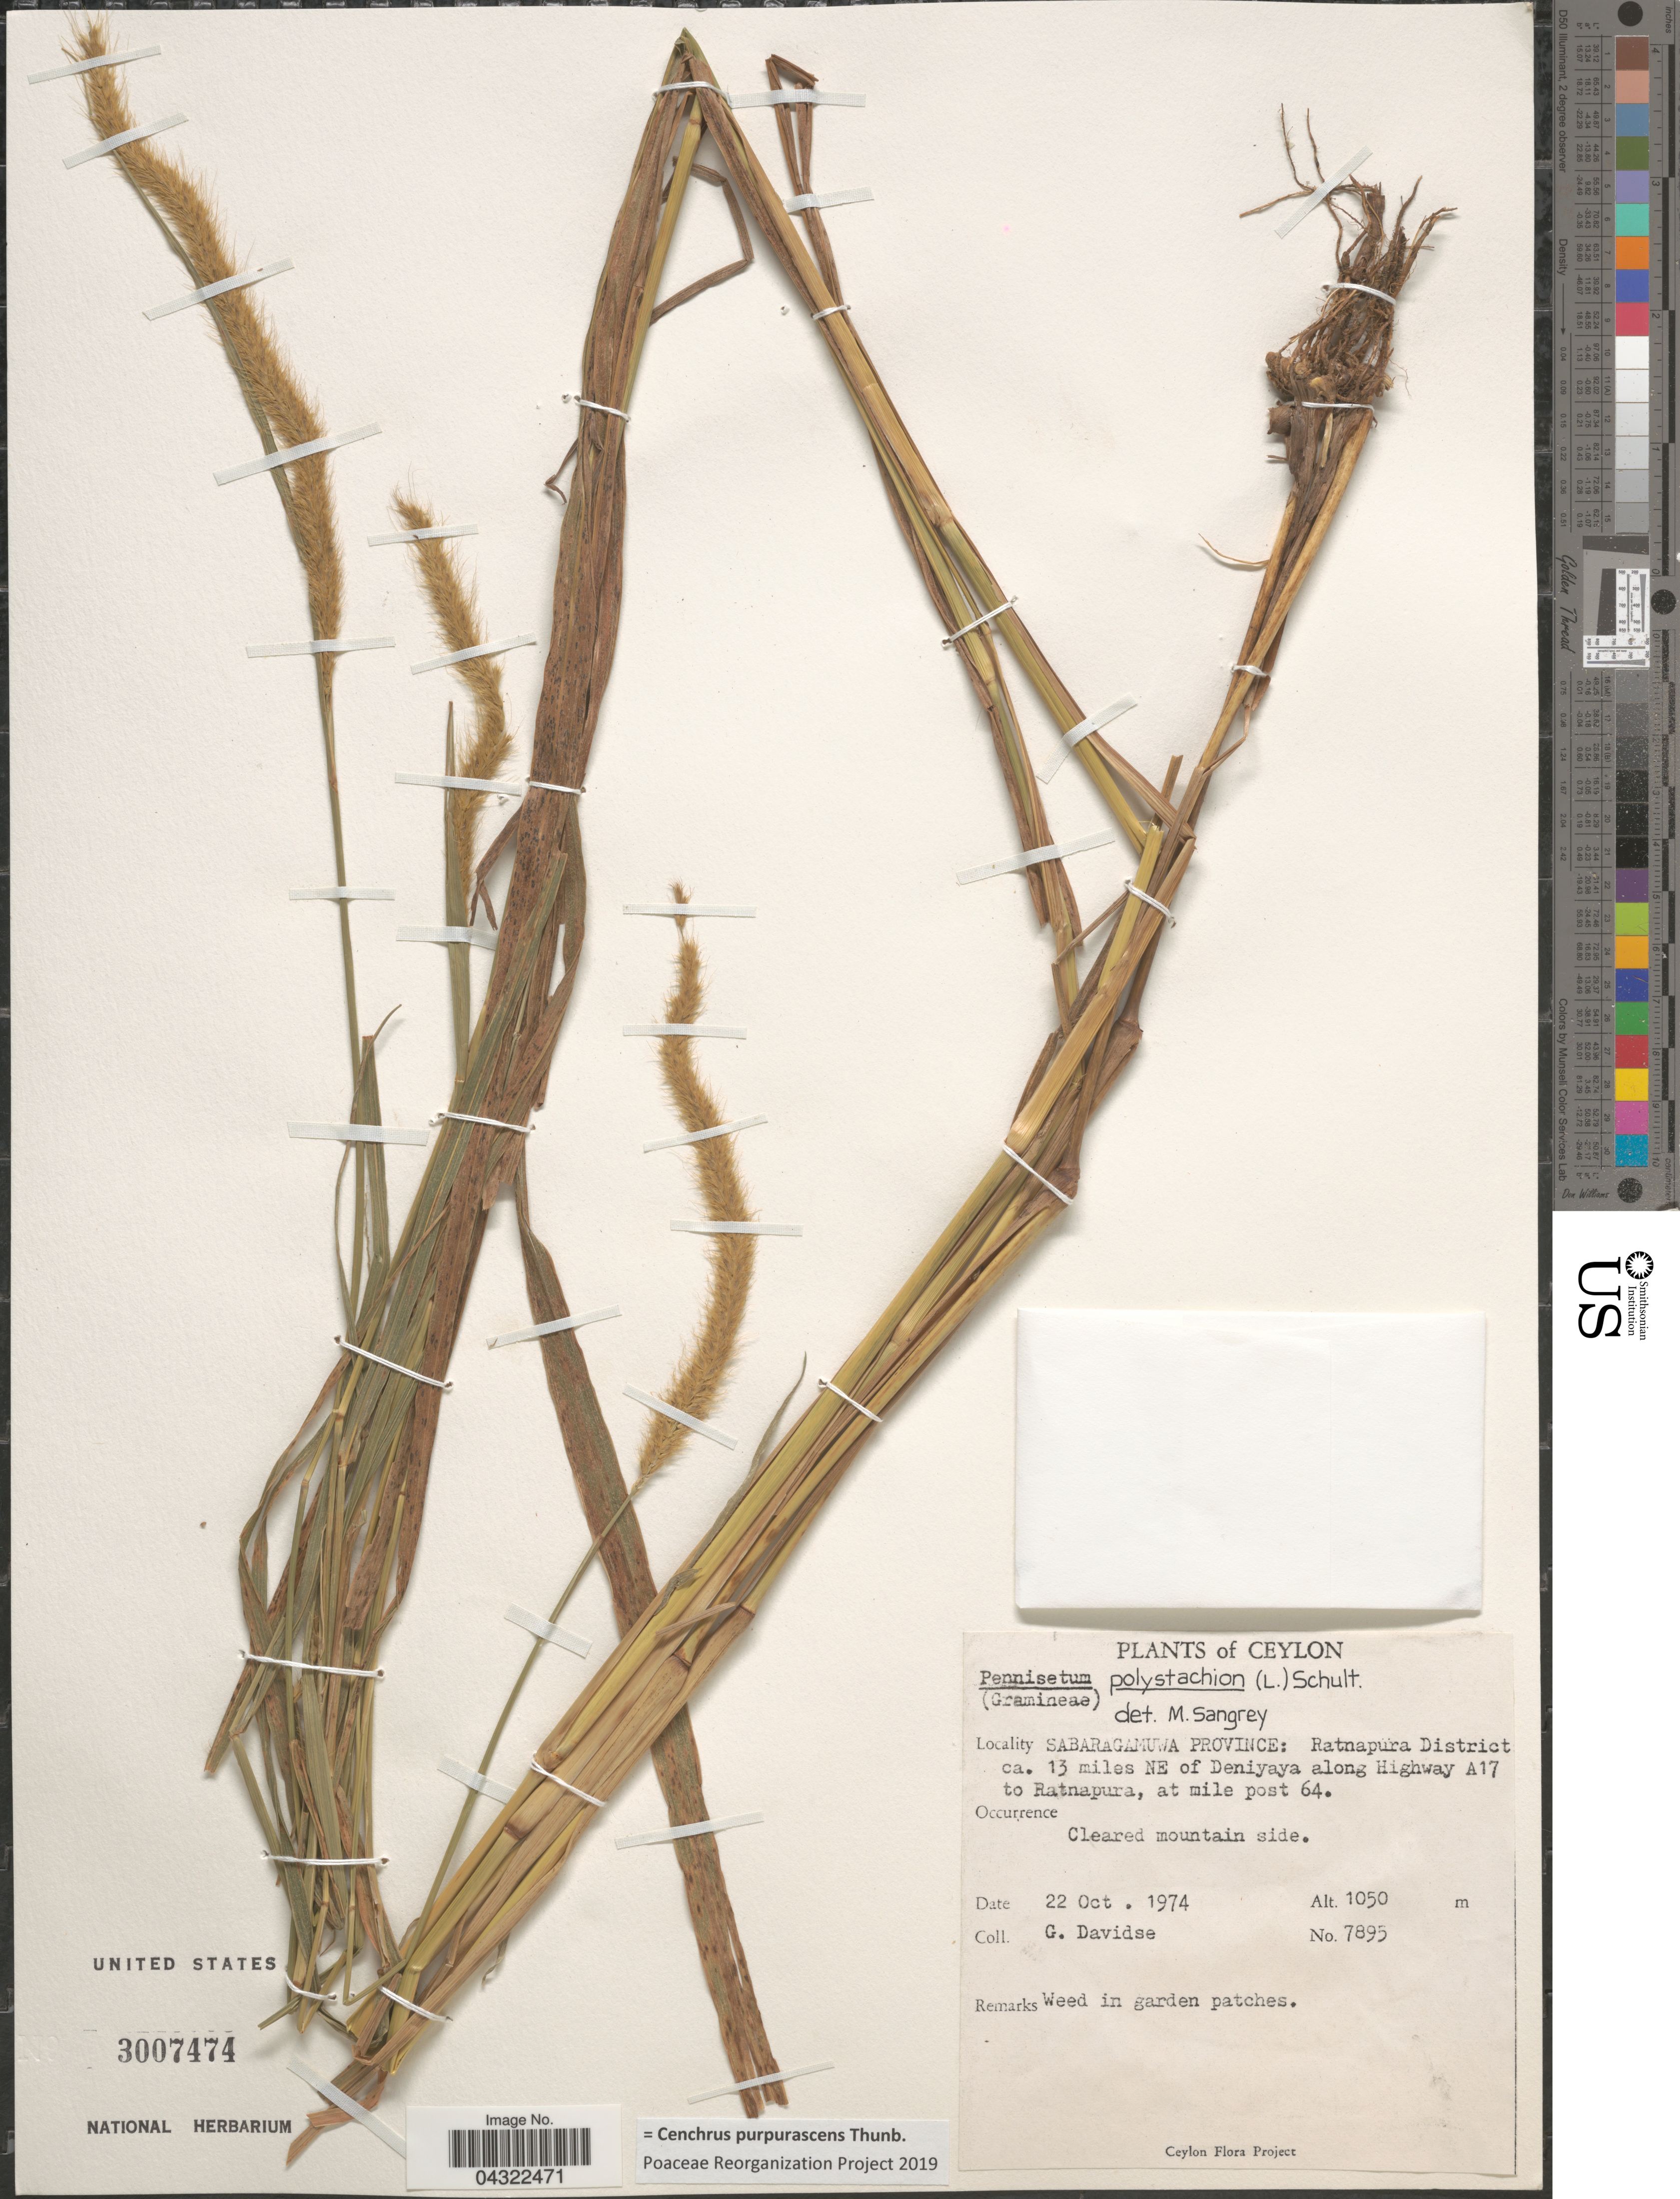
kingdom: Plantae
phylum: Tracheophyta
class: Liliopsida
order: Poales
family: Poaceae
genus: Cenchrus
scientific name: Cenchrus purpurascens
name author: Thunb.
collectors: G. Davidse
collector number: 7895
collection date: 1974-10-22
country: Sri Lanka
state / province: Sabaragamuwa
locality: Ceylon. Ratnapura District ca. 13 miles NE of Deniyaya along Highway A17 to Ratnapura, at mile post 64.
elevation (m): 1050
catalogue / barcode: US 3007474